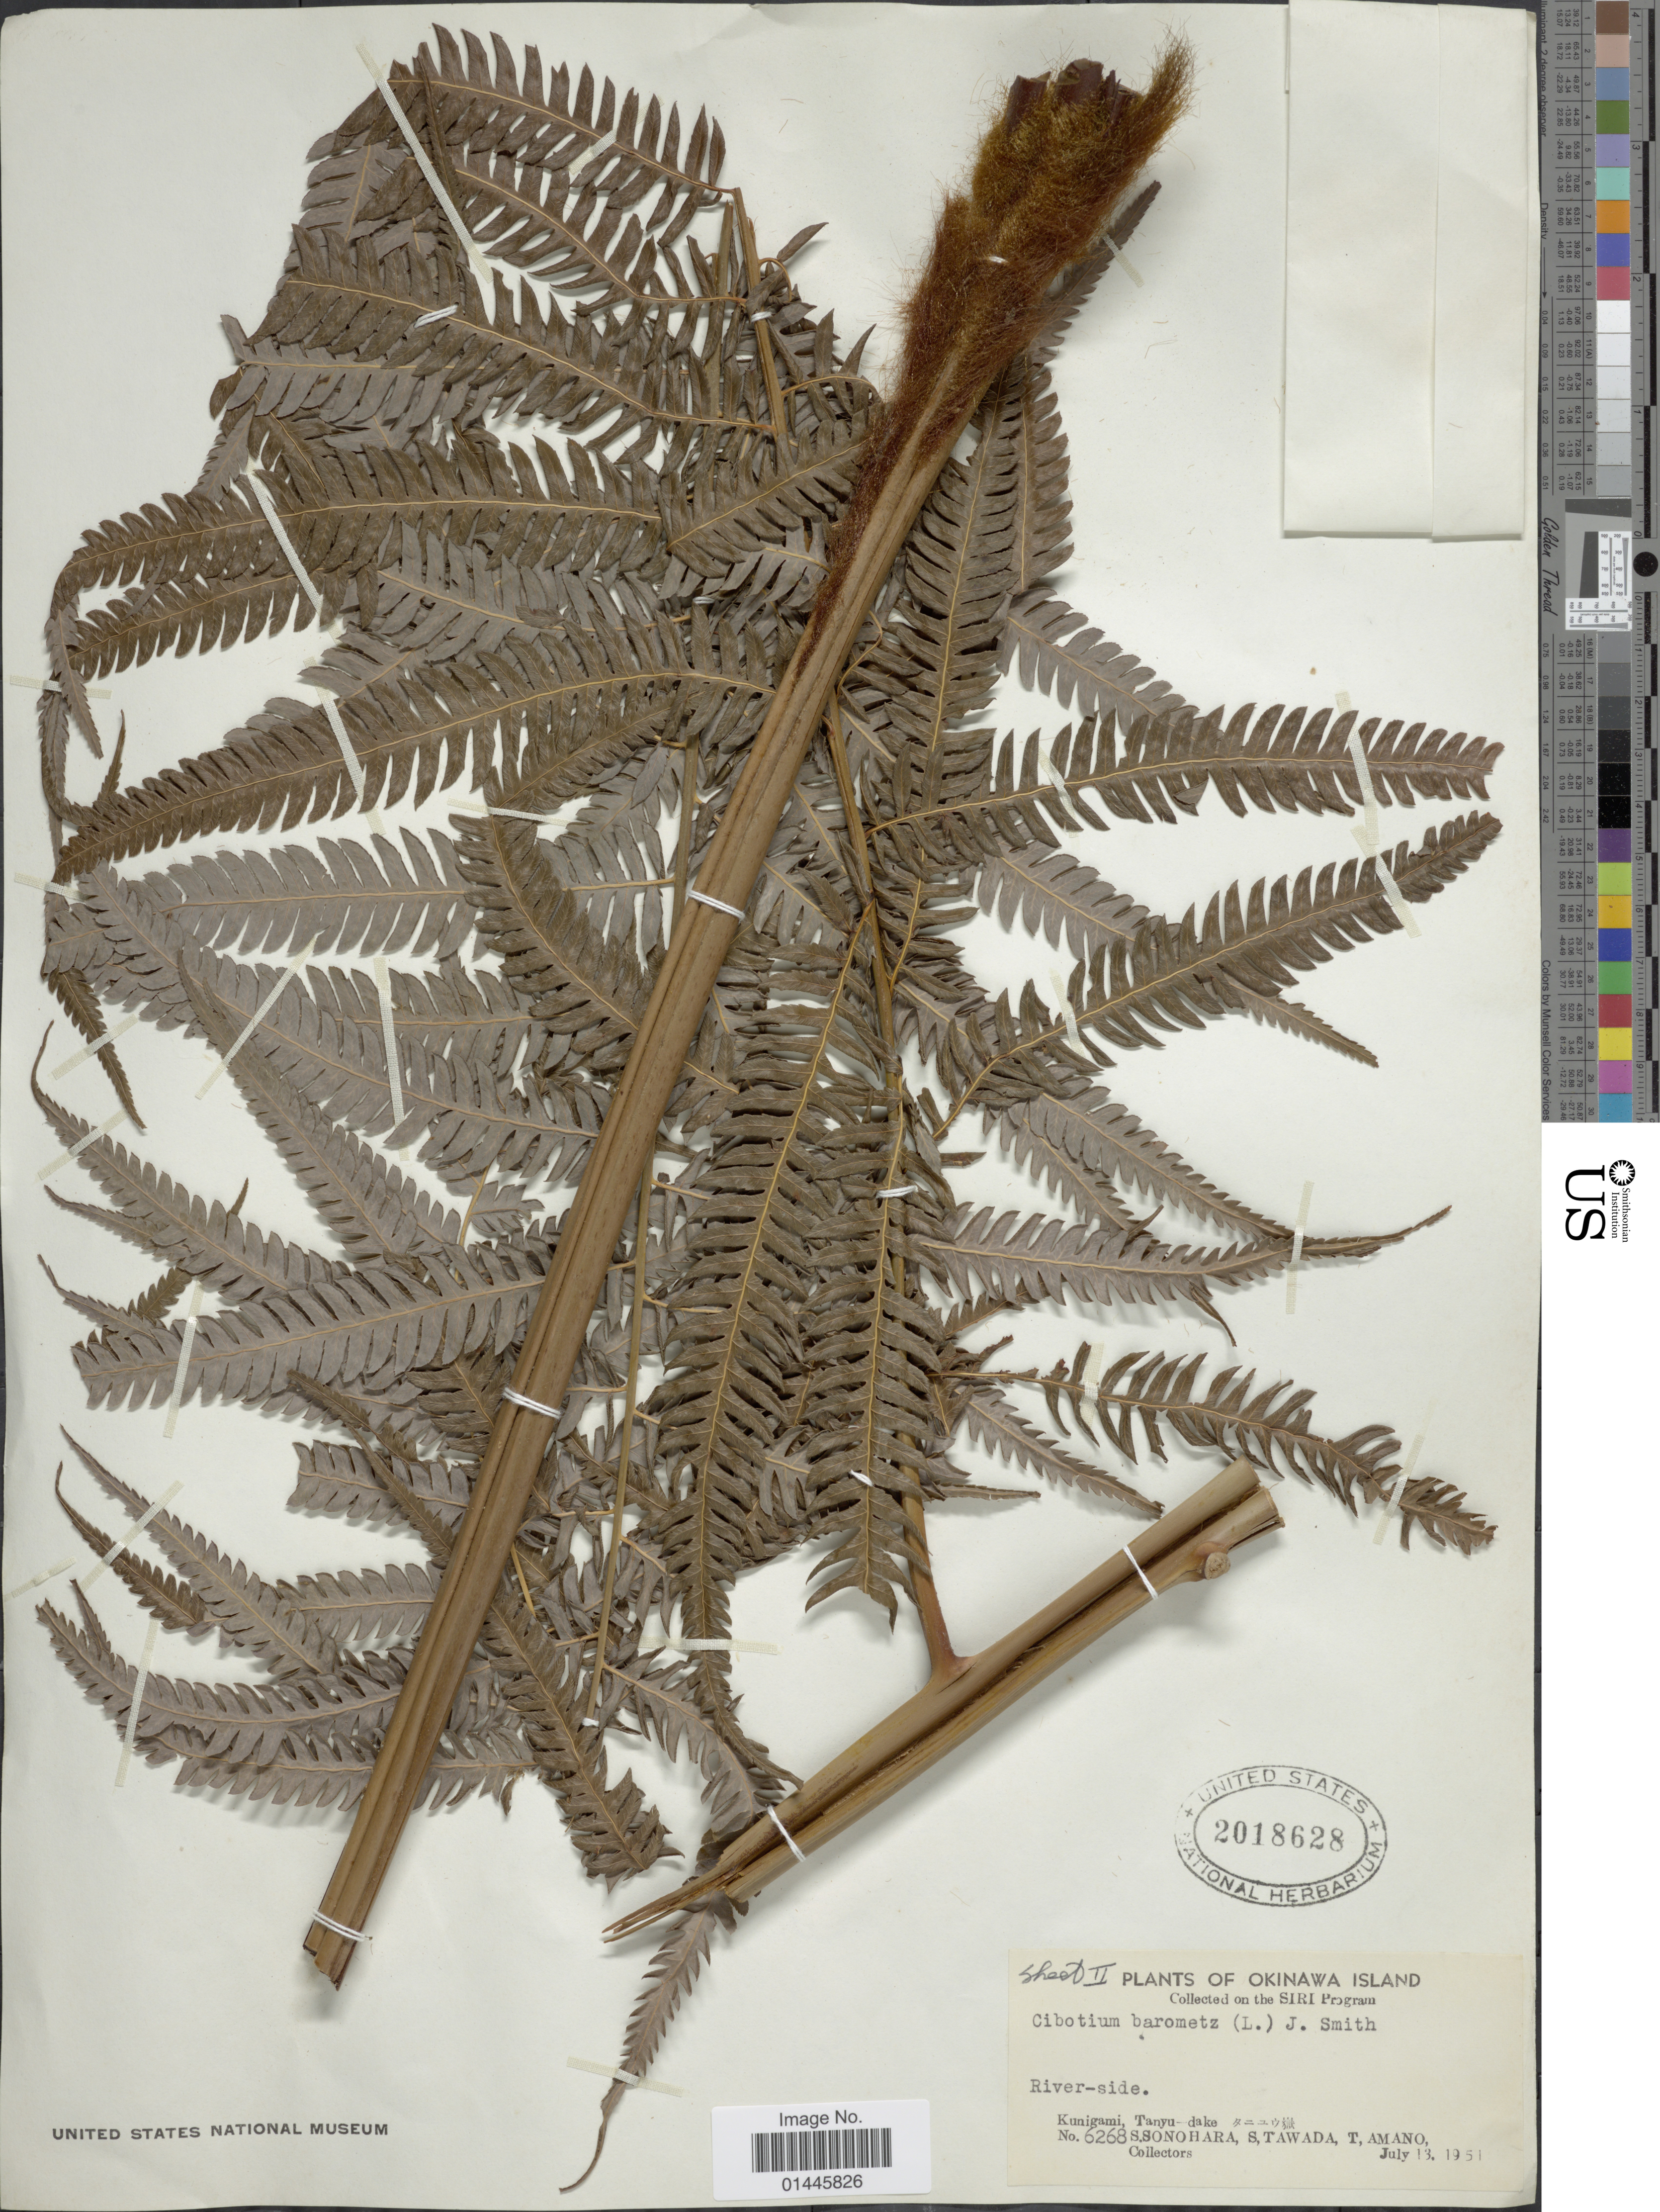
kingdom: Plantae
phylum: Tracheophyta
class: Polypodiopsida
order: Cyatheales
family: Cibotiaceae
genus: Cibotium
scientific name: Cibotium barometz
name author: (L.) J. Sm.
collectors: S. Sonohara, S. Tawada & T. Amano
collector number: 6268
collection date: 1951-07-18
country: Japan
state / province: Okinawa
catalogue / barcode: US 2018628